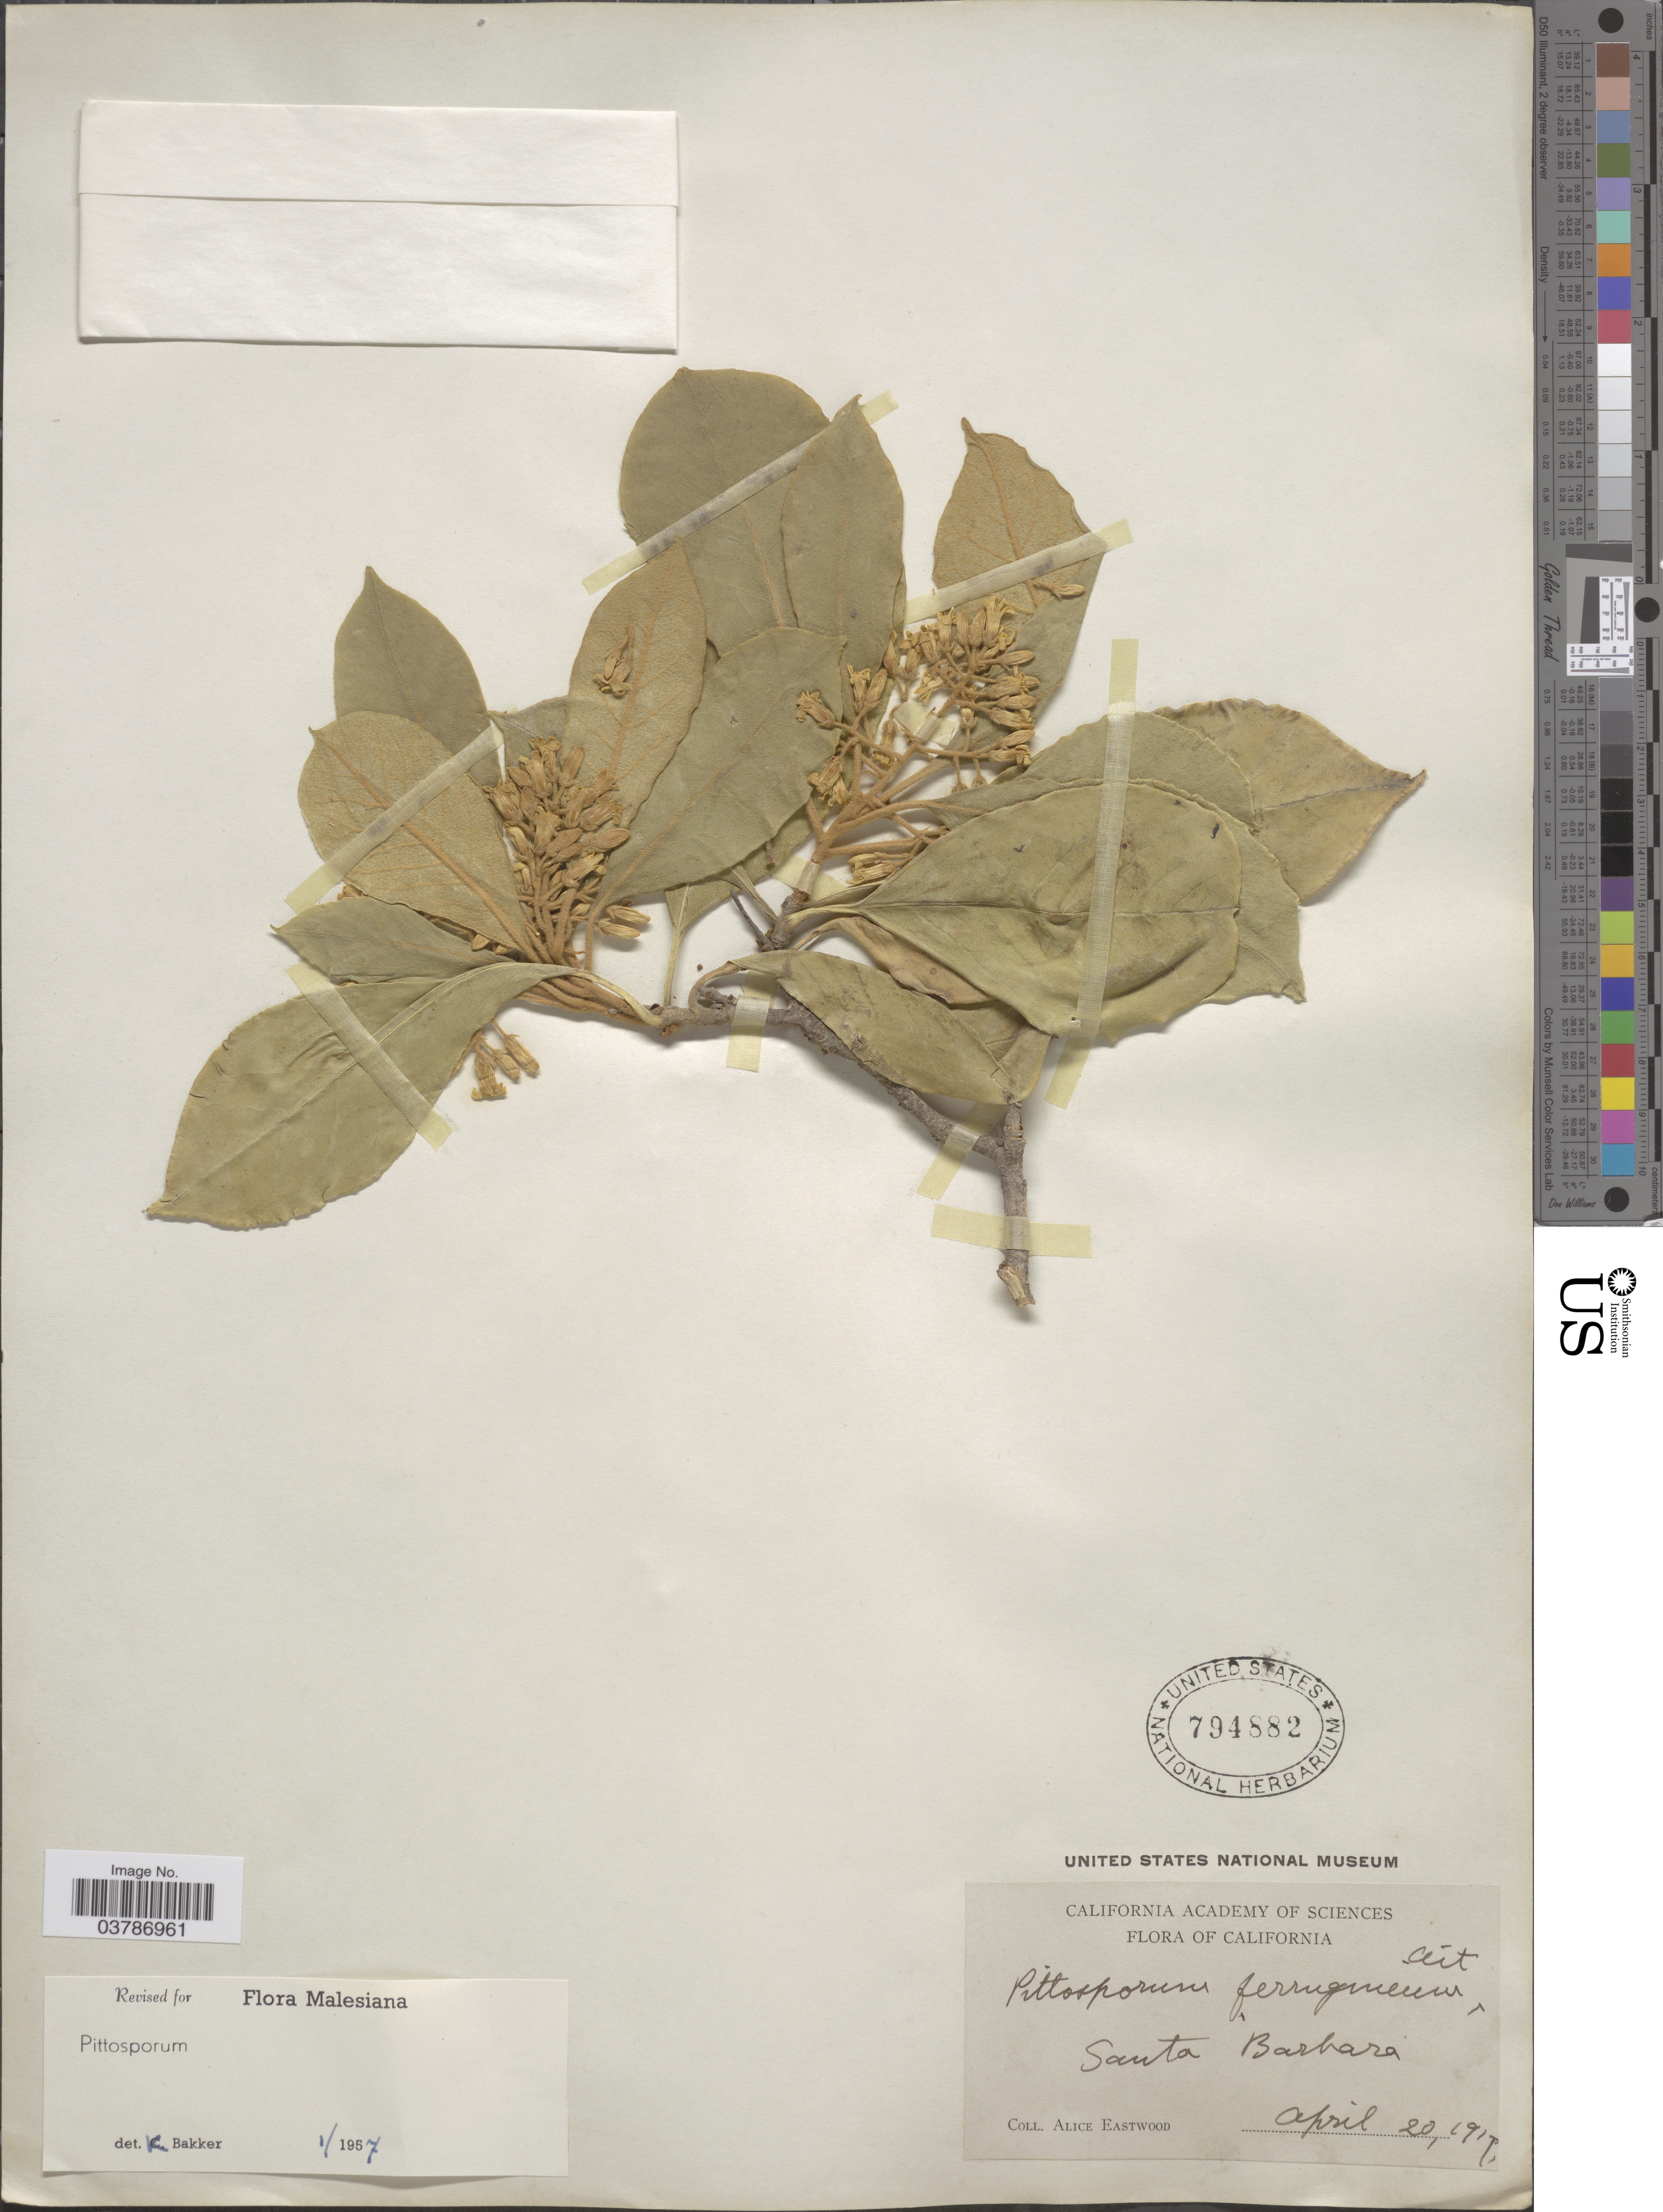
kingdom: Plantae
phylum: Tracheophyta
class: Magnoliopsida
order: Apiales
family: Pittosporaceae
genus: Pittosporum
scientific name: Pittosporum sp.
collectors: A. Eastwood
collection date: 1917-04-20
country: United States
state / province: California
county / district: Santa Barbara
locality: Santa Barbara.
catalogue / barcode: US 794882